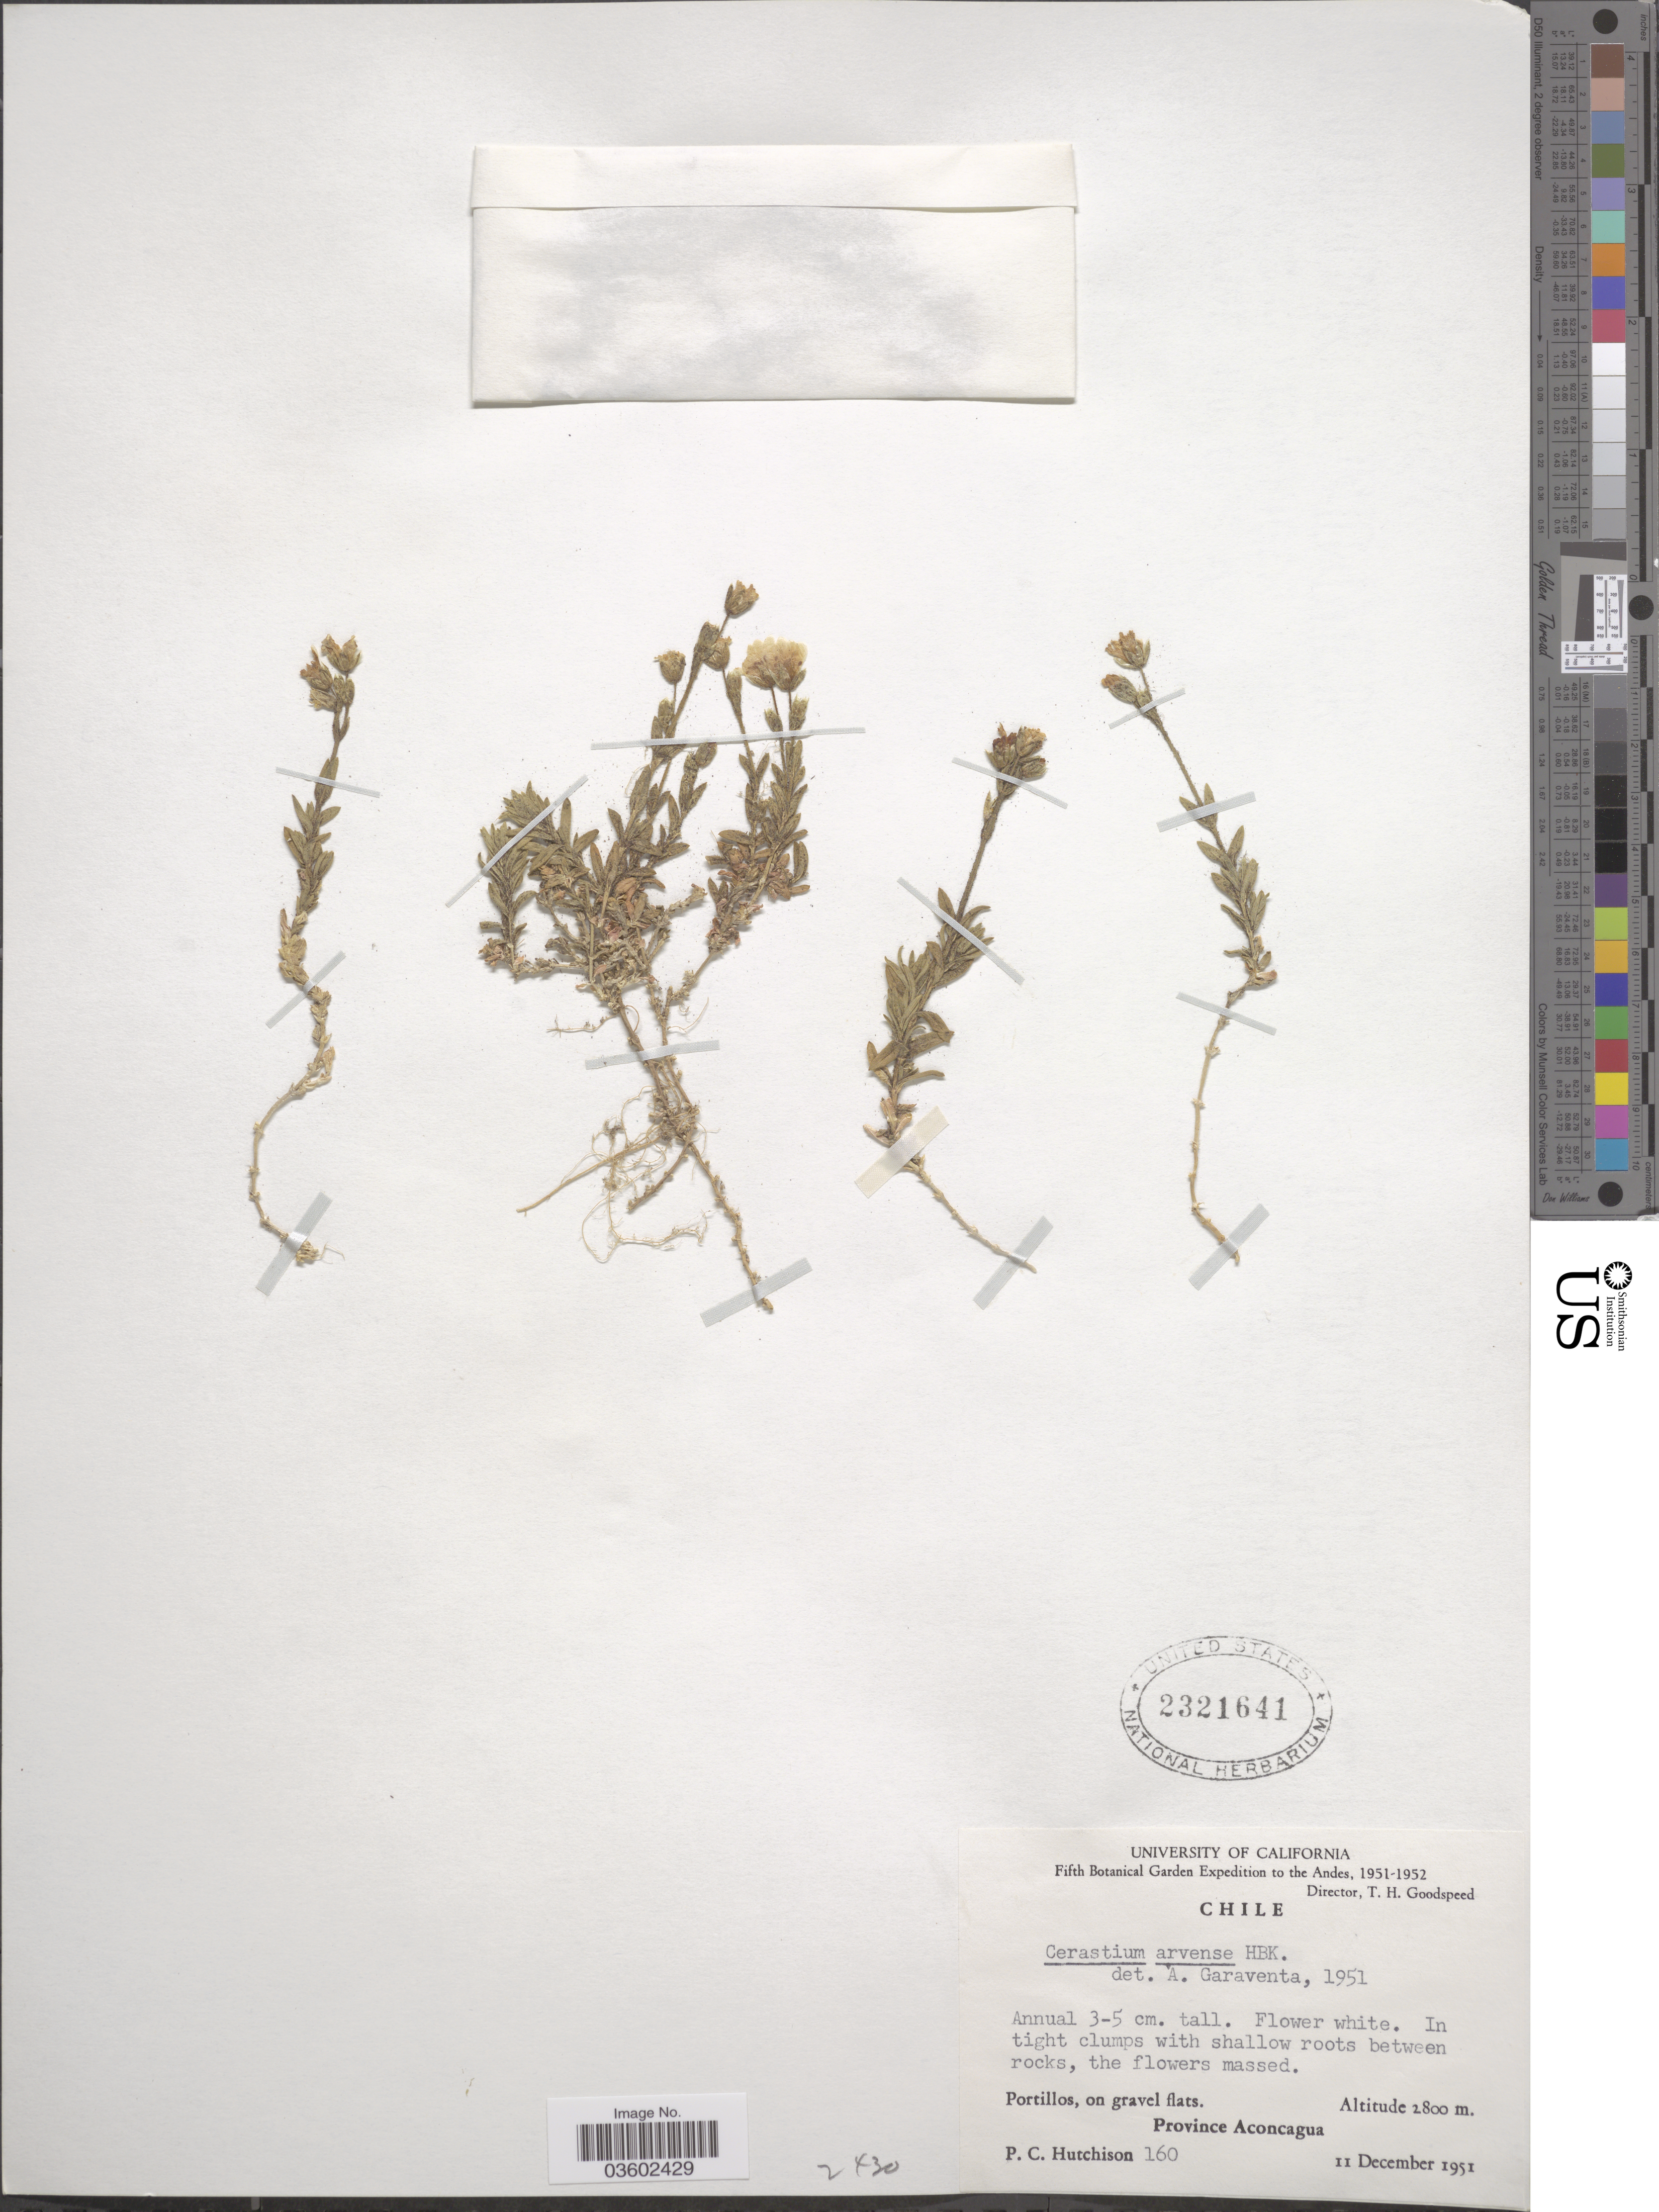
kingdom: Plantae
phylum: Tracheophyta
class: Magnoliopsida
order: Caryophyllales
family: Caryophyllaceae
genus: Cerastium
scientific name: Cerastium arvense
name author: L.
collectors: P. C. Hutchison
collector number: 160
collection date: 1951-12-11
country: Chile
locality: Andes. Portillos. Province Aconcagua.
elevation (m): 2800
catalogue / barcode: US 2321641